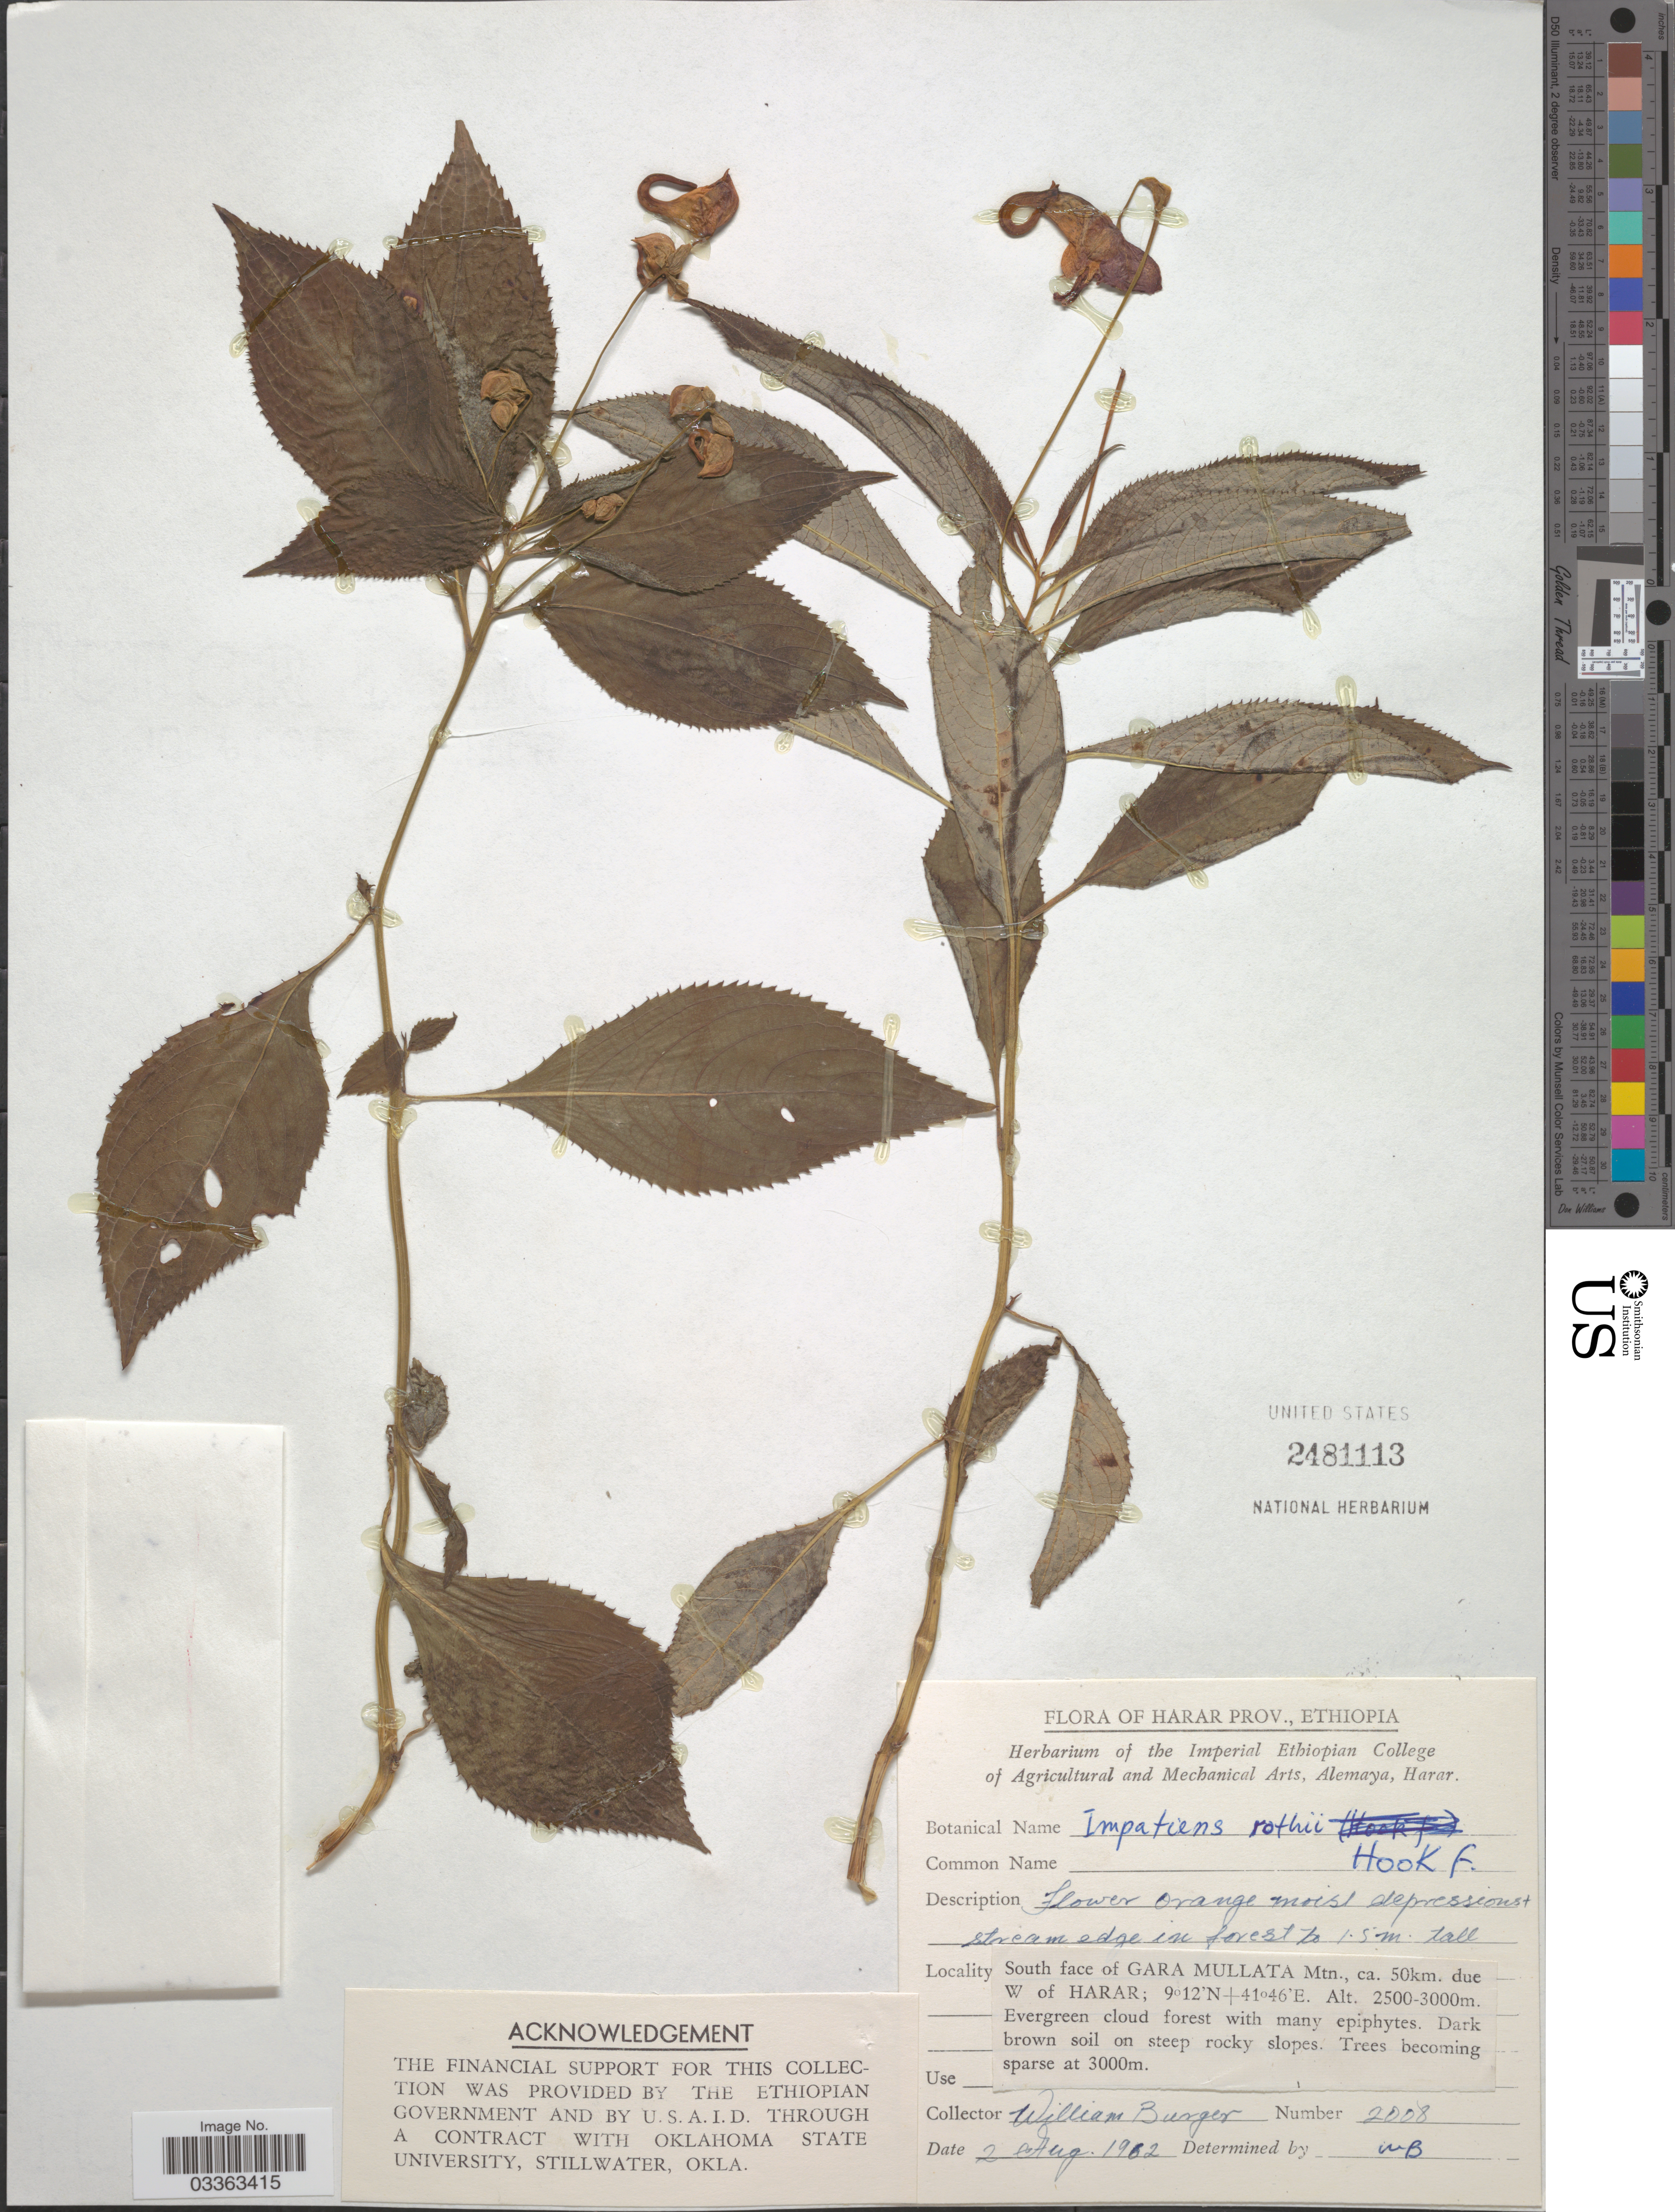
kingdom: Plantae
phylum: Tracheophyta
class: Magnoliopsida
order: Ericales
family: Balsaminaceae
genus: Impatiens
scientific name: Impatiens rothii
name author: Hook. f.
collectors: W. Burger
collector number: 2008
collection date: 1962-08-02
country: Ethiopia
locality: Harar Prov., South face of Gara Mullata Mtn., ca. 50km. due W of Harar.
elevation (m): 2500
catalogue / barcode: US 2481113